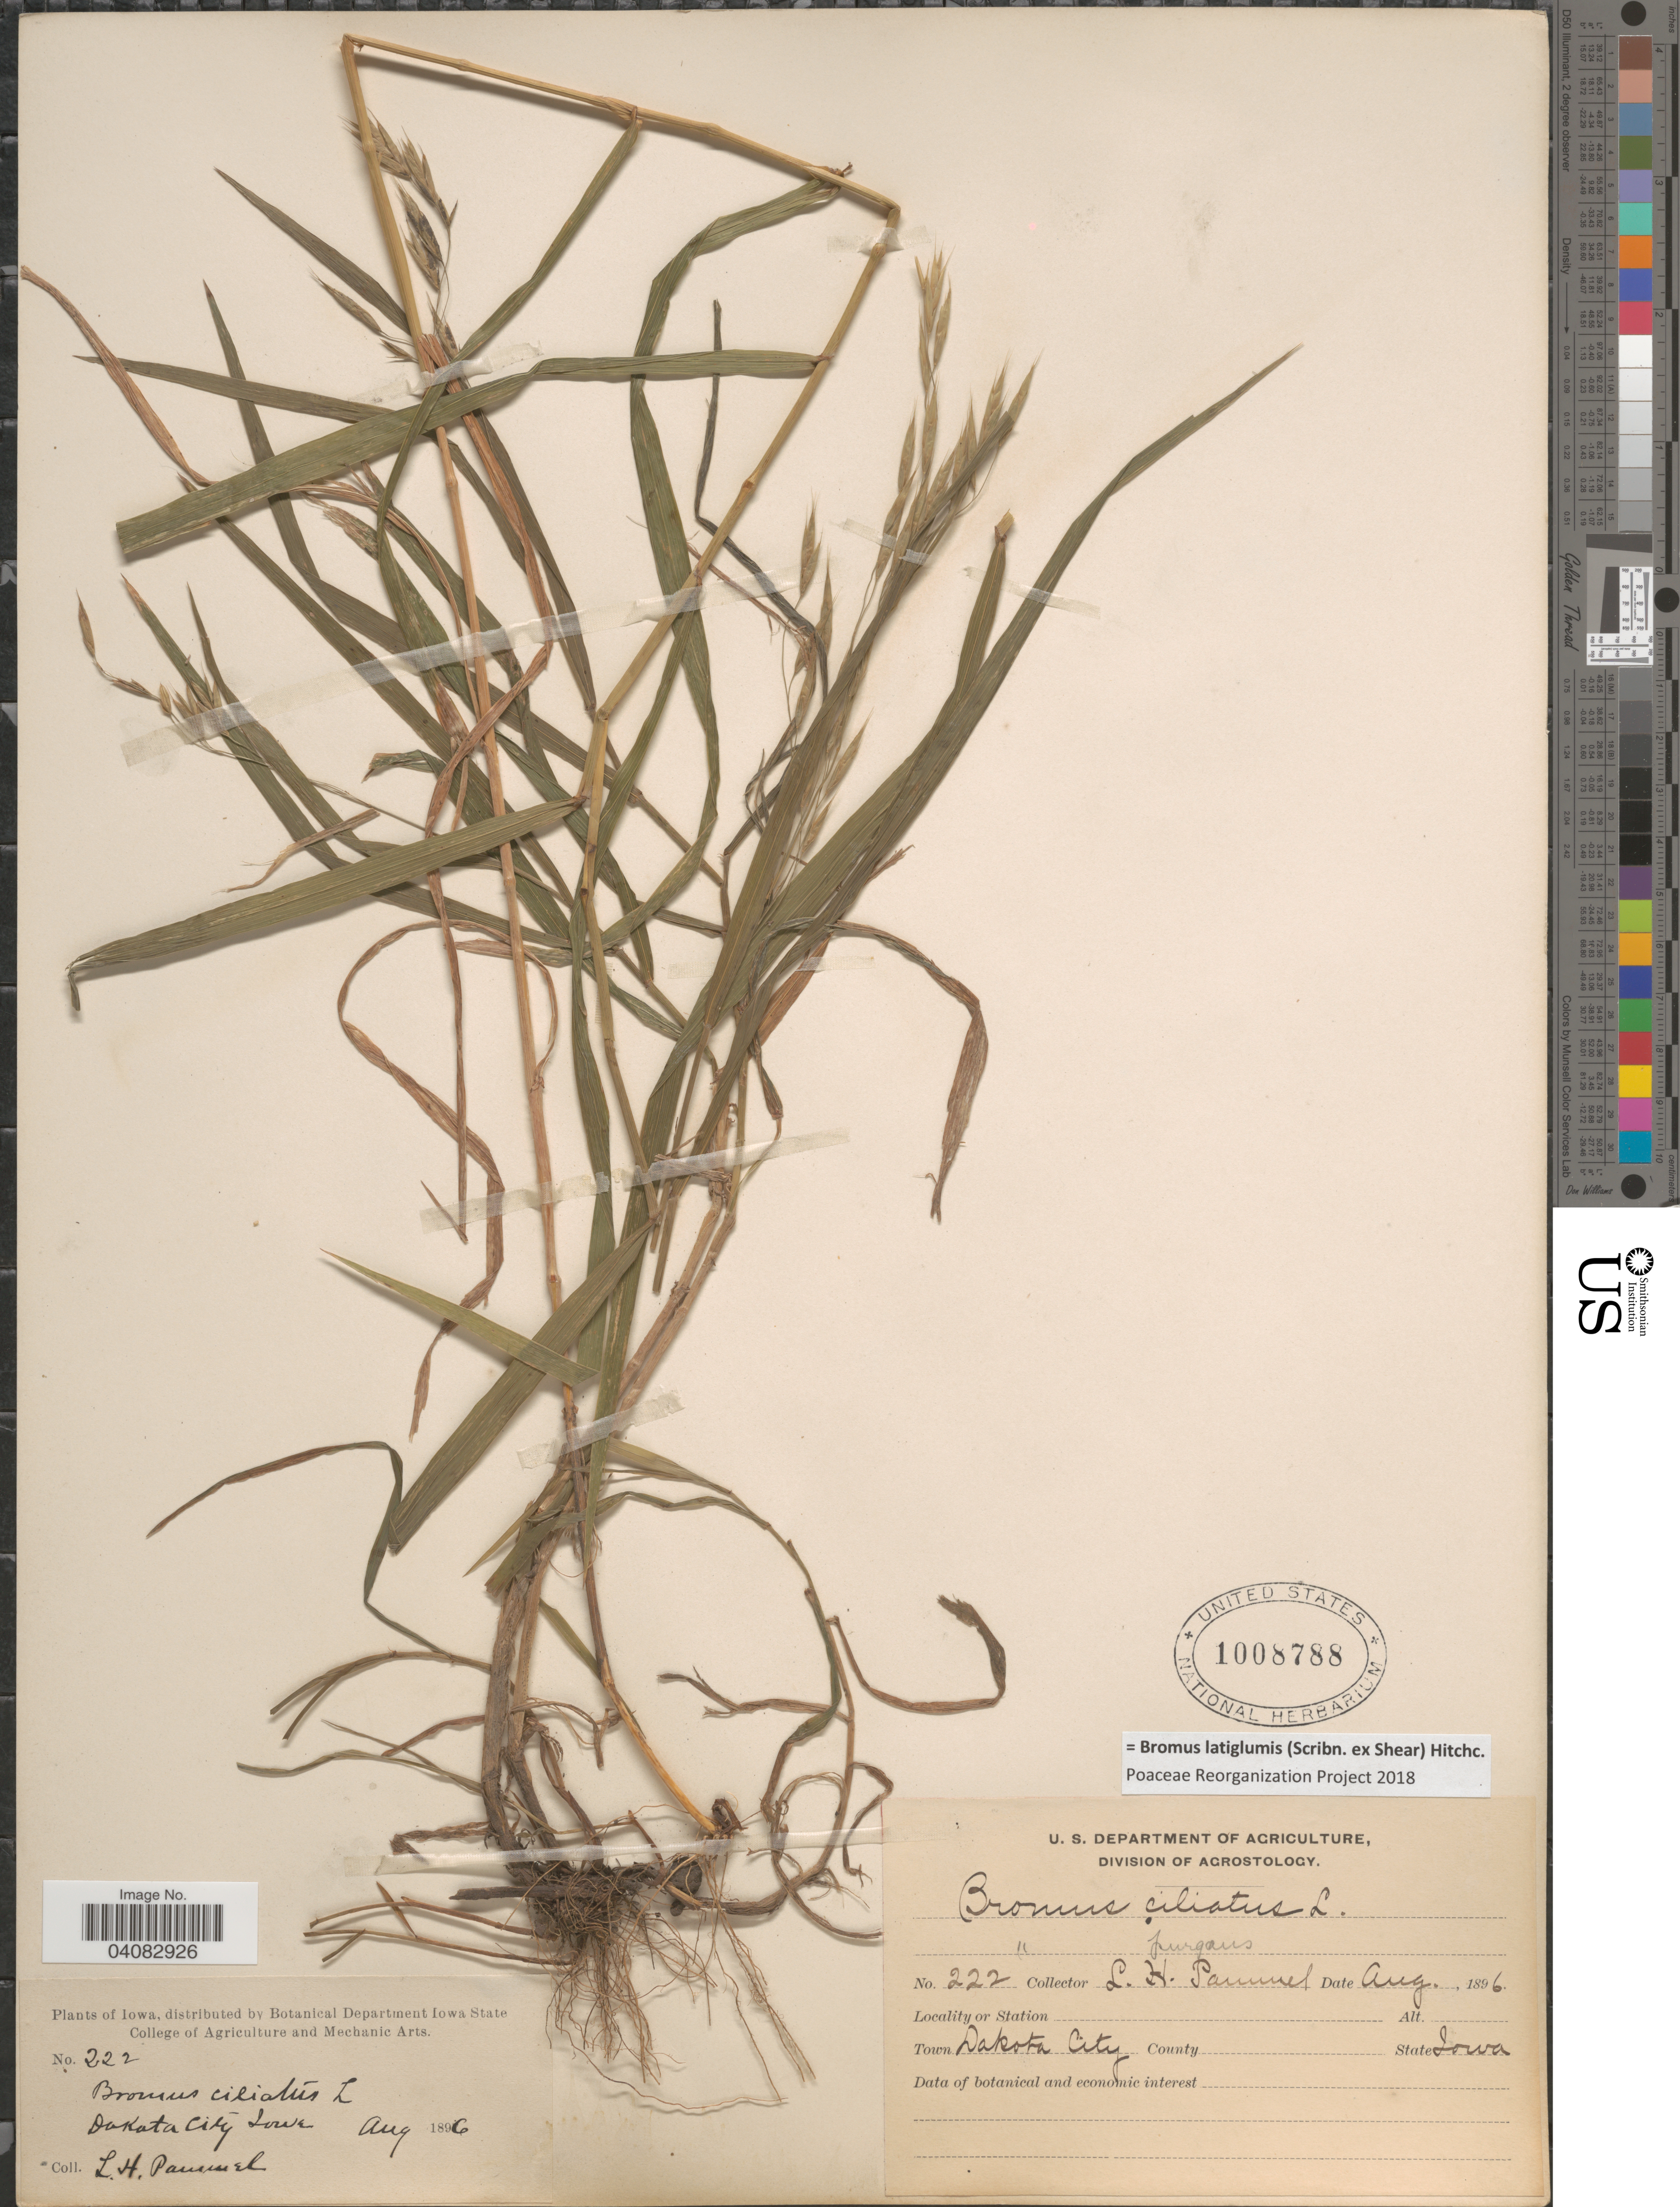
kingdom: Plantae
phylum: Tracheophyta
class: Liliopsida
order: Poales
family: Poaceae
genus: Bromus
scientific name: Bromus latiglumis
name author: (Scribn. ex Shear) Hitchc.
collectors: L. Pammel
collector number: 222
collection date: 1896-08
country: United States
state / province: Iowa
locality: Dakota City.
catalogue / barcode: US 1008788